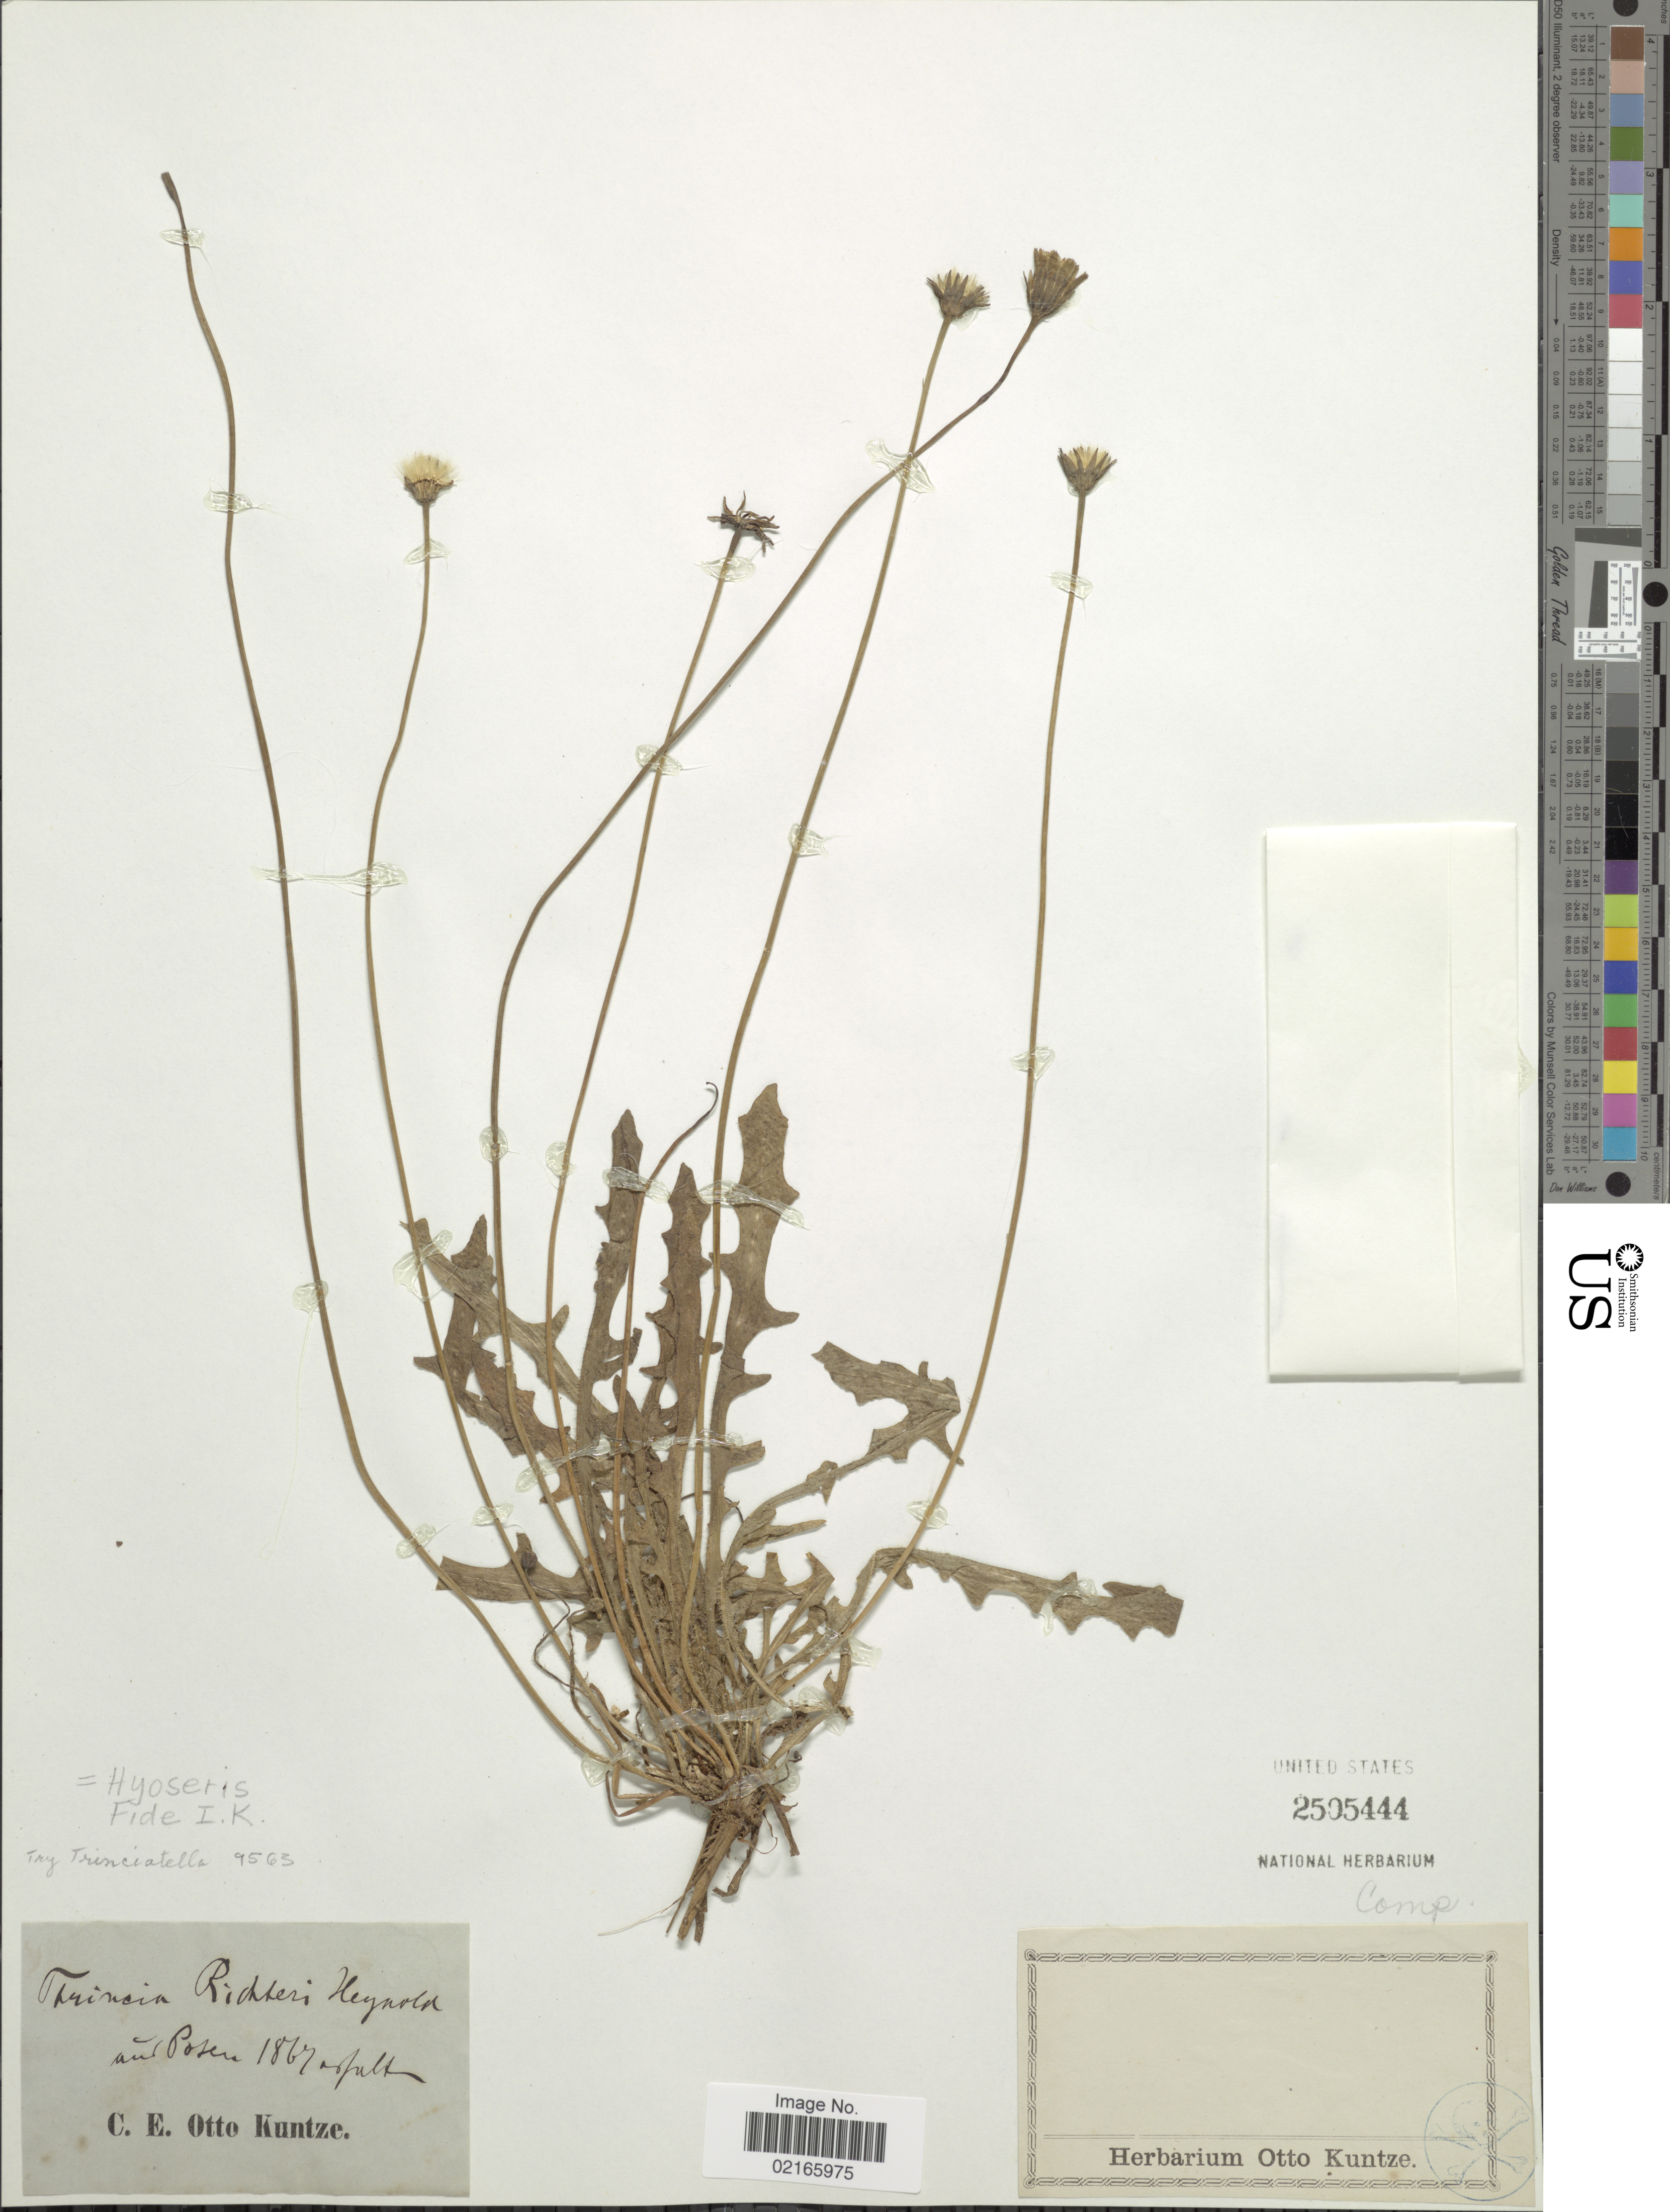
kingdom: Plantae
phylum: Tracheophyta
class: Magnoliopsida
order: Asterales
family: Asteraceae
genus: Leontodon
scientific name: Leontodon sp.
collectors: C.E.O. Kuntze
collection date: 1867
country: Poland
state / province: Wielkopolskie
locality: Posen (now Poznań)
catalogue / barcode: US 2595444